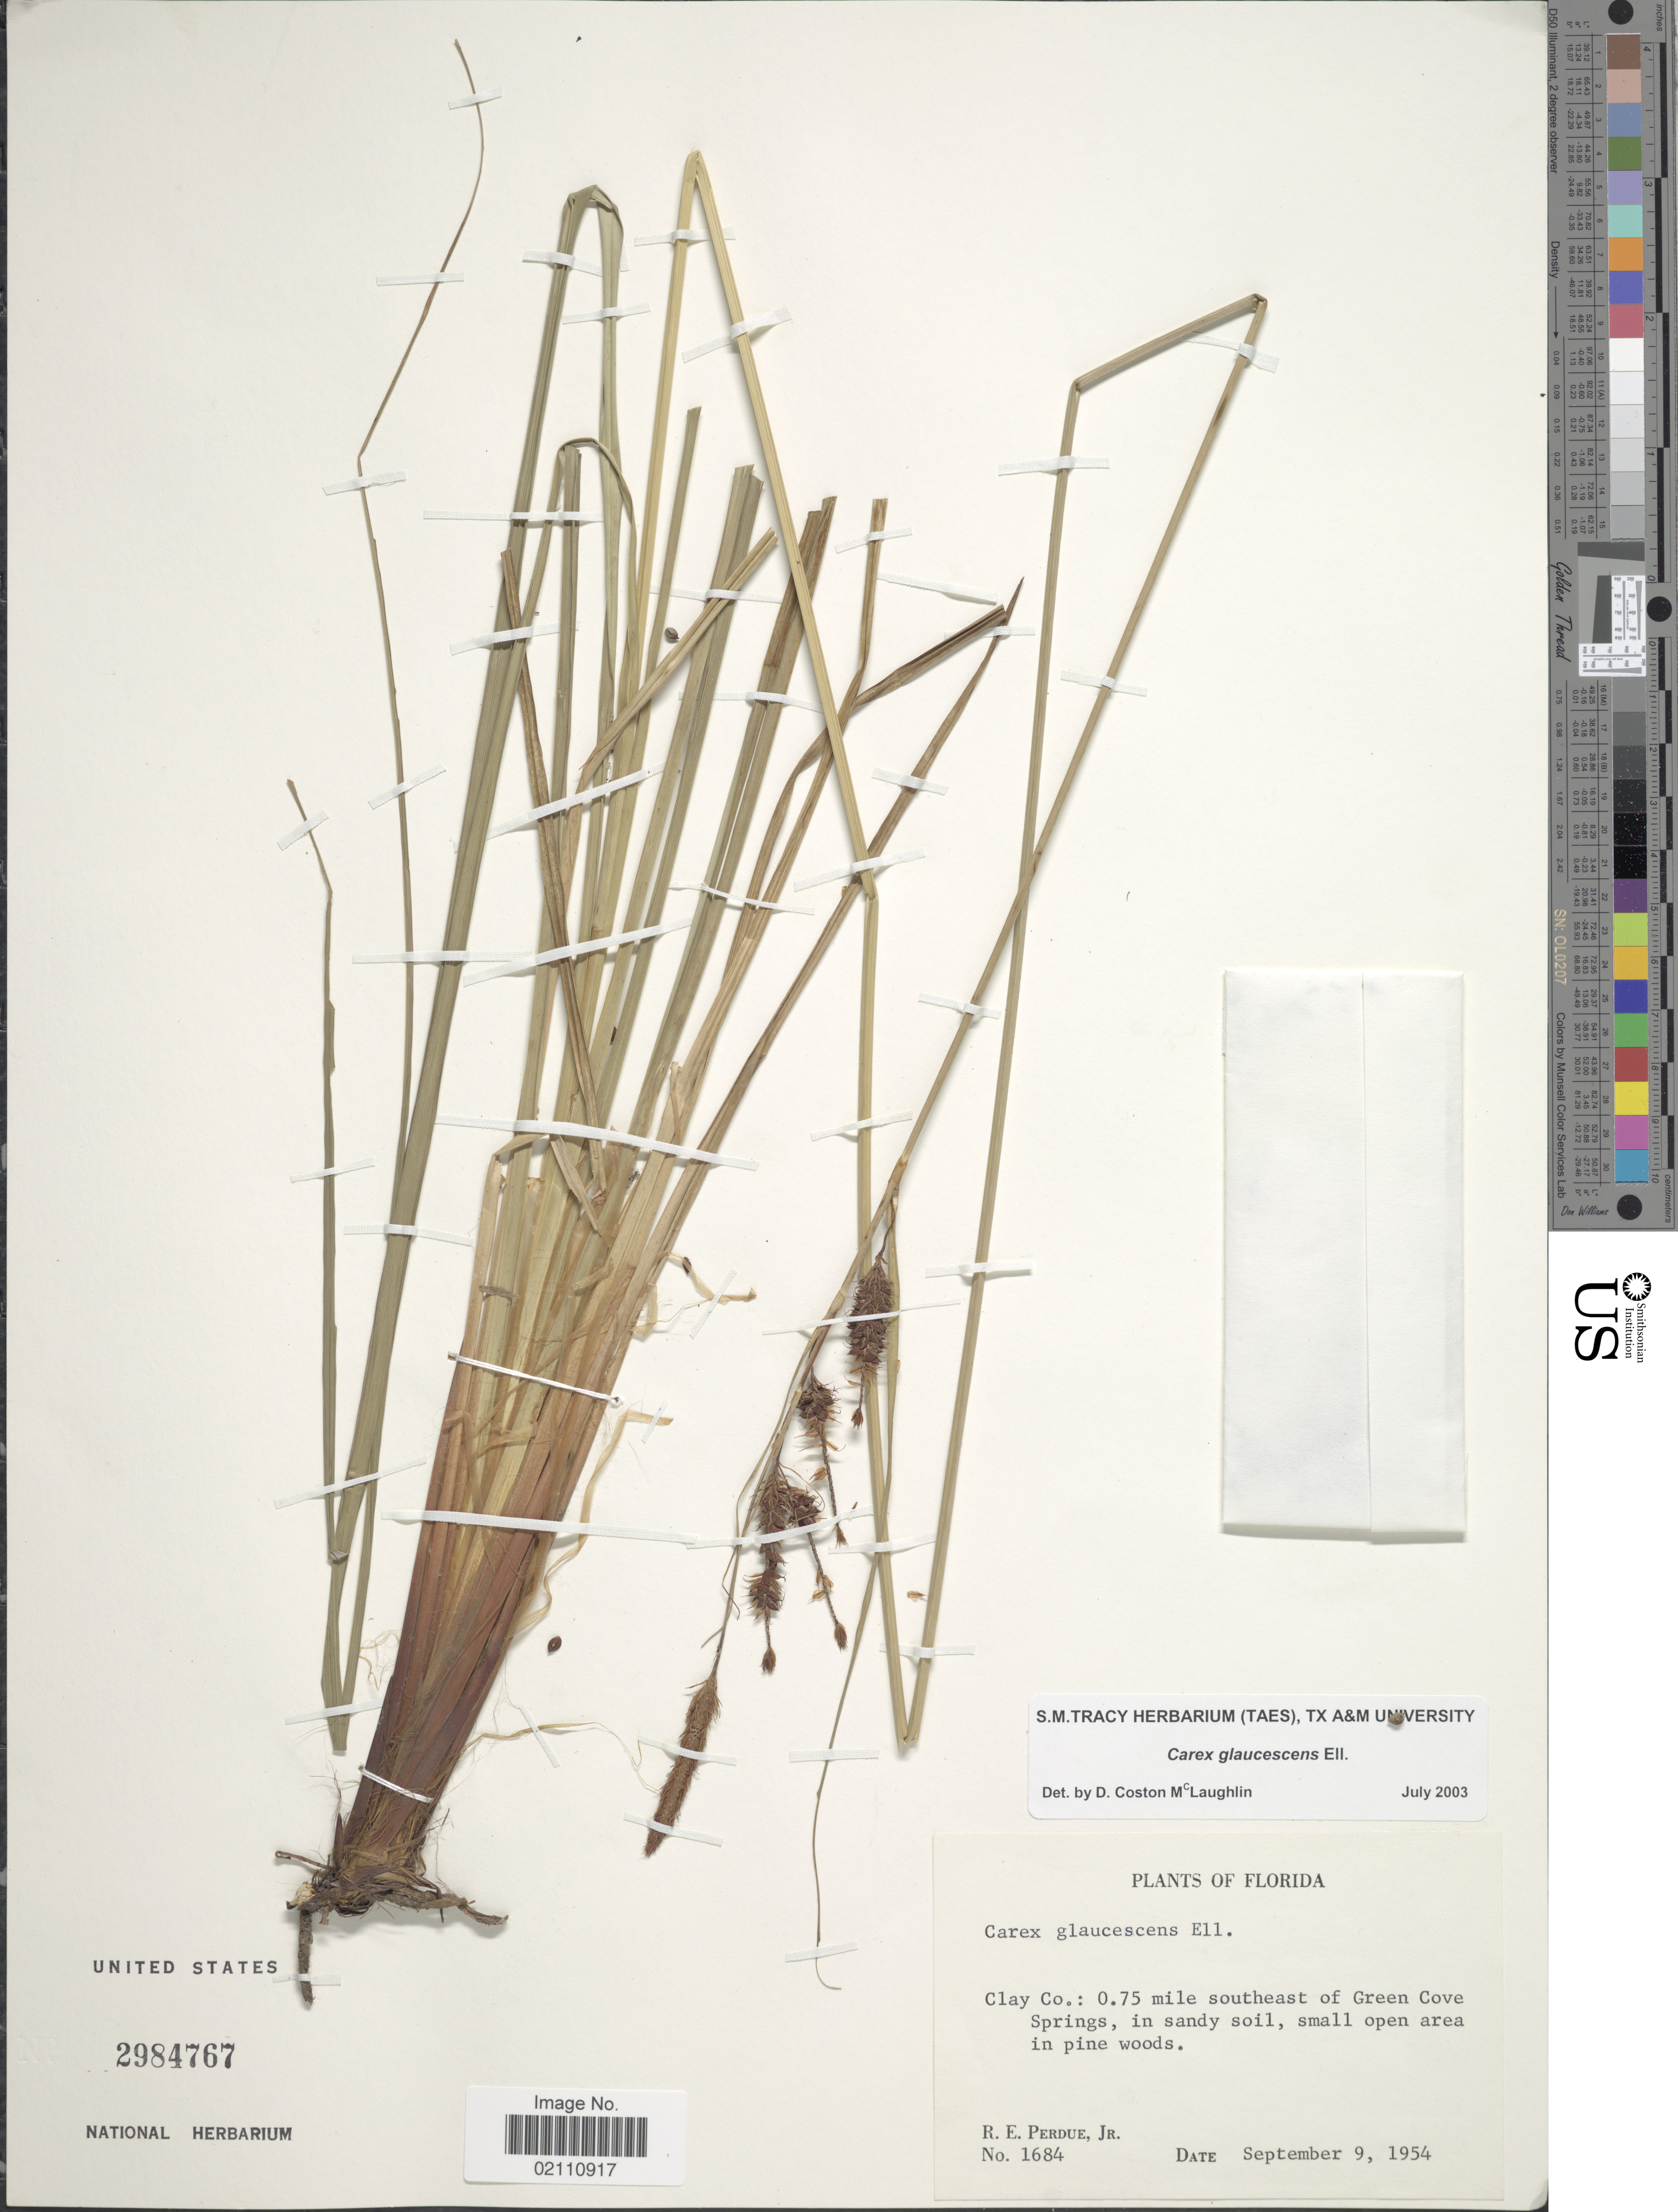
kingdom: Plantae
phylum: Tracheophyta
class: Liliopsida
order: Poales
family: Cyperaceae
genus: Carex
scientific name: Carex glaucescens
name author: Elliott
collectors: R. E. Perdue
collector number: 1684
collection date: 1954-09-09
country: United States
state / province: Florida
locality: Clay Co.: 0.75 mile southeast of Green Cove Springs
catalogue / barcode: US 2984767